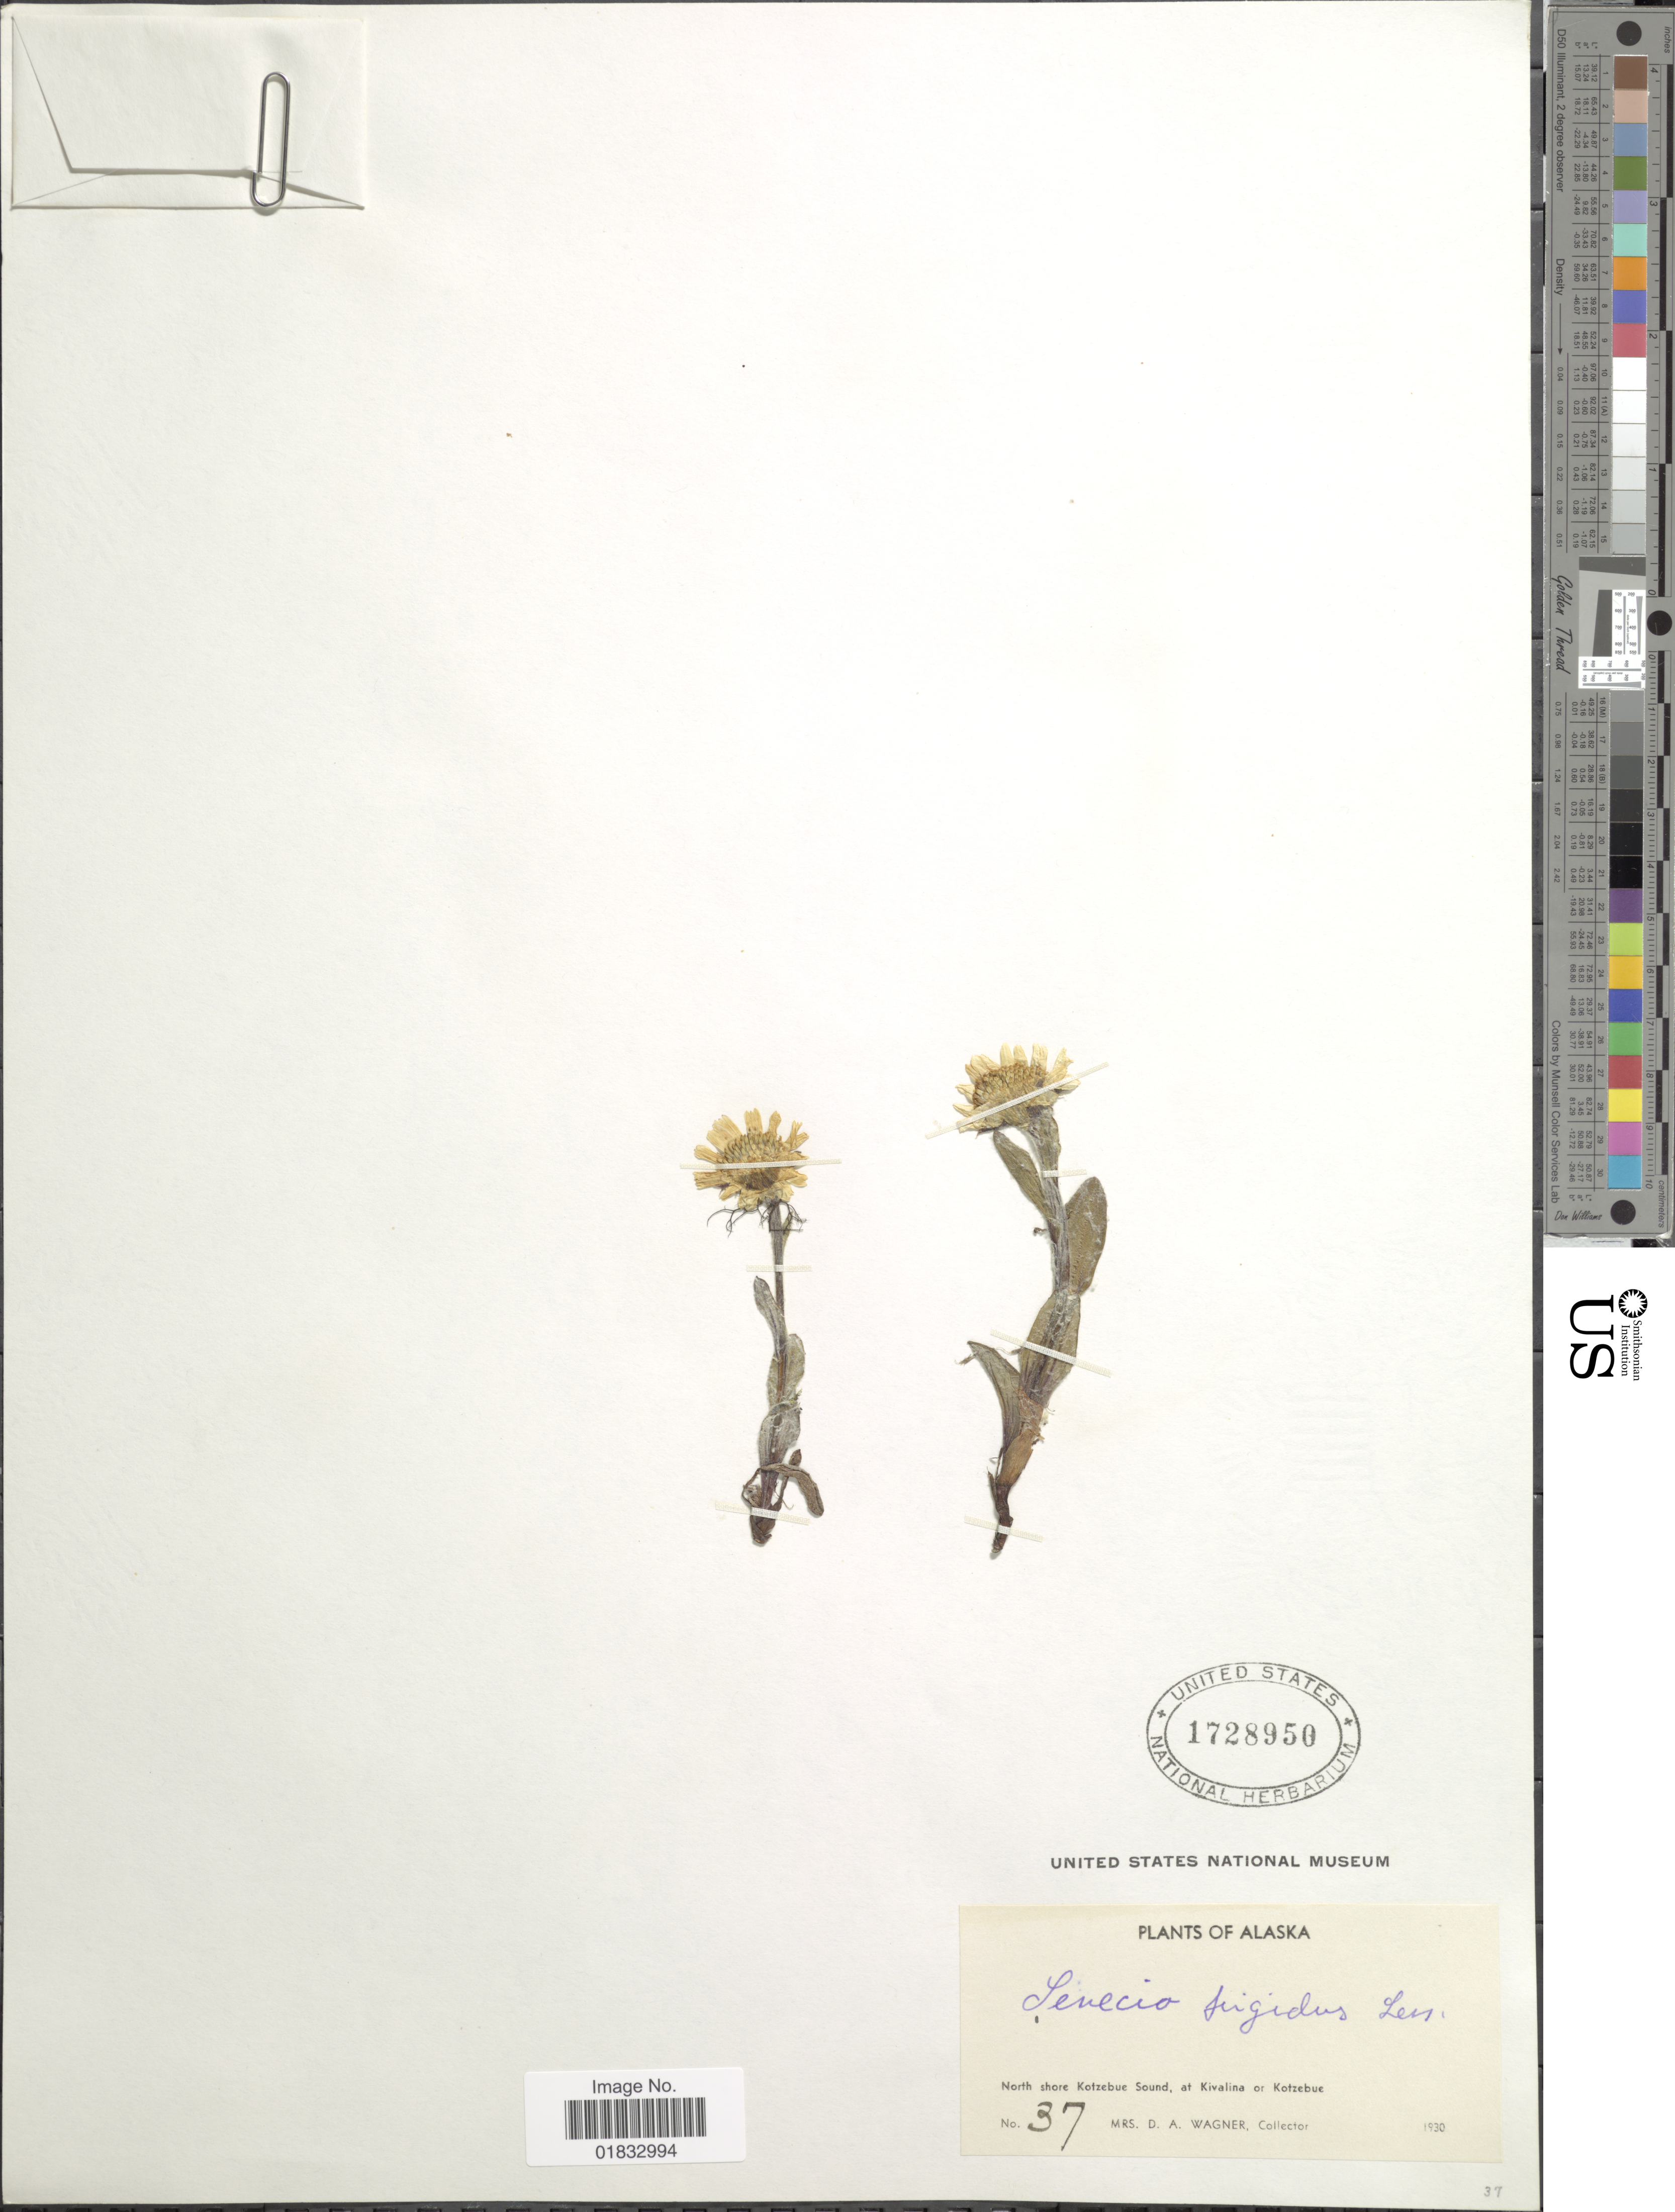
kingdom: Plantae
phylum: Tracheophyta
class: Magnoliopsida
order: Asterales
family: Asteraceae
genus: Tephroseris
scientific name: Tephroseris frigida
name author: (Richardson) Holub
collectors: D. Wagner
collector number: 37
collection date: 1930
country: United States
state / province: Alaska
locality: North shore Kotzebue Sound, at Kivalina or Kotzebue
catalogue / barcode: US 1728950